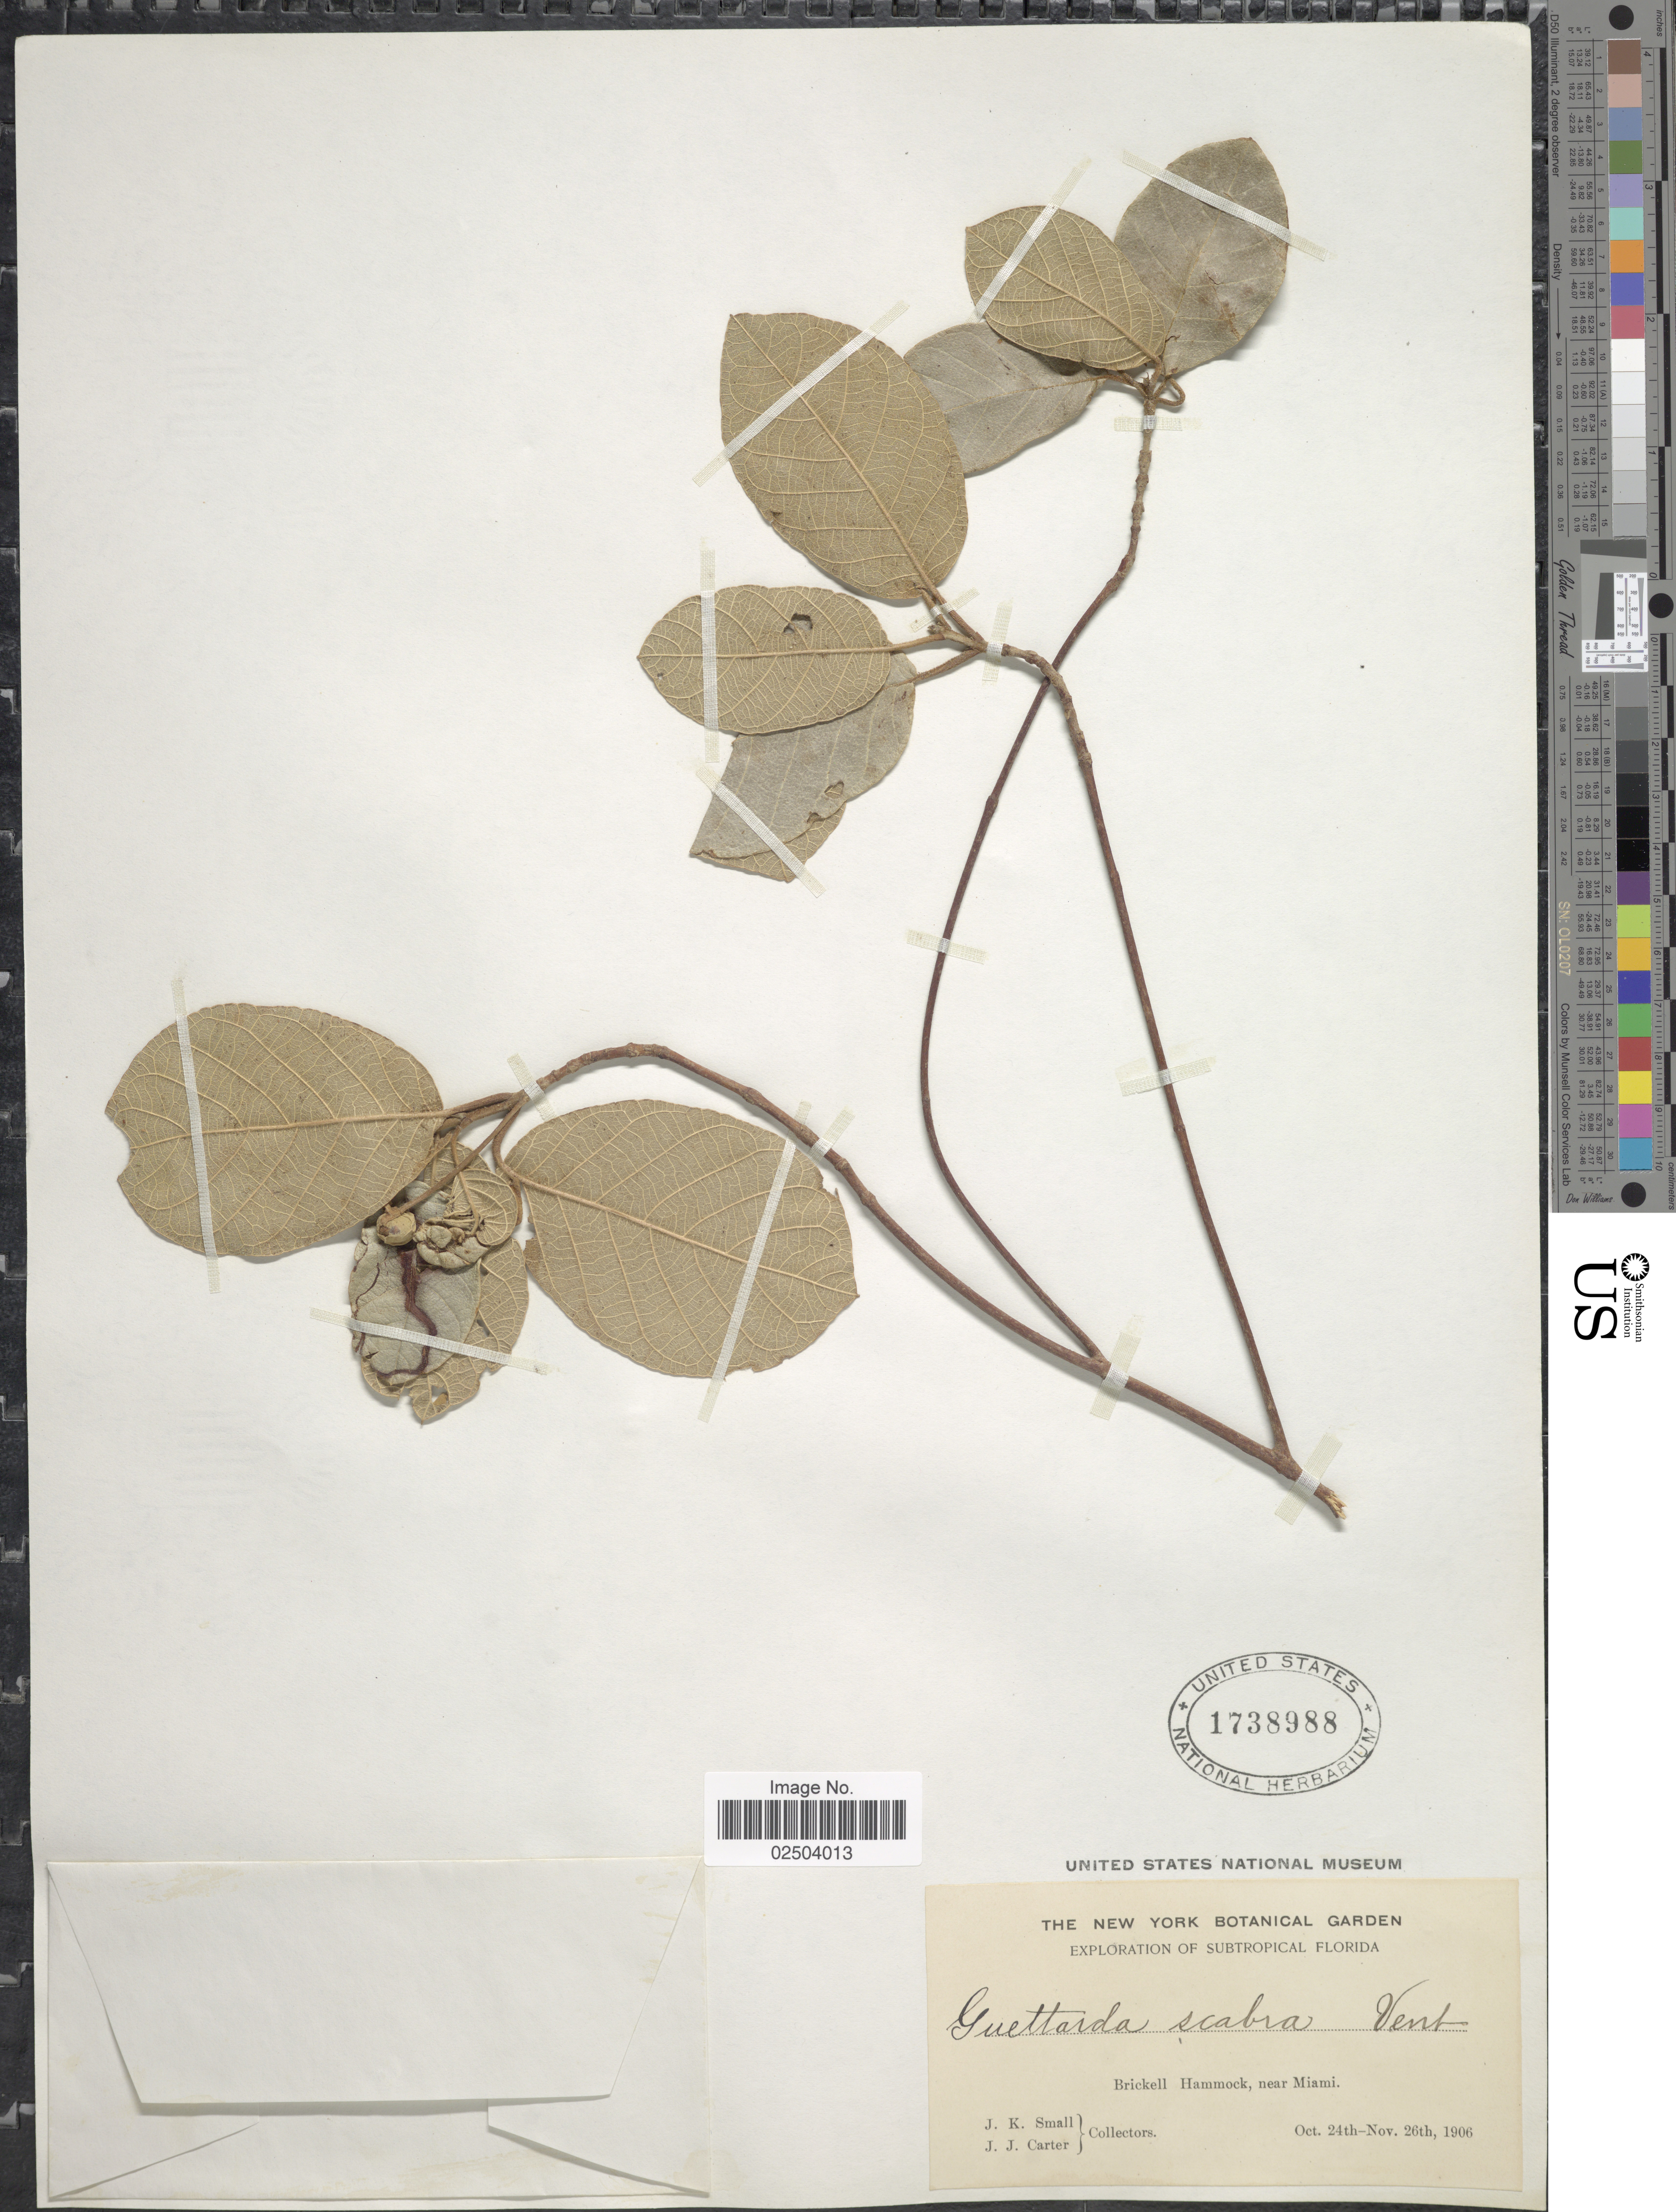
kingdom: Plantae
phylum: Tracheophyta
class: Magnoliopsida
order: Gentianales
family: Rubiaceae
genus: Guettarda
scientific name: Guettarda scabra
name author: (L.) Vent.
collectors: J. K. Small & J. Carter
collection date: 1906-10-24/1906-11-26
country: United States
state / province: Florida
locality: Subtropical Florida. Brickell Hammock, near Miami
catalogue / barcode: US 1738988